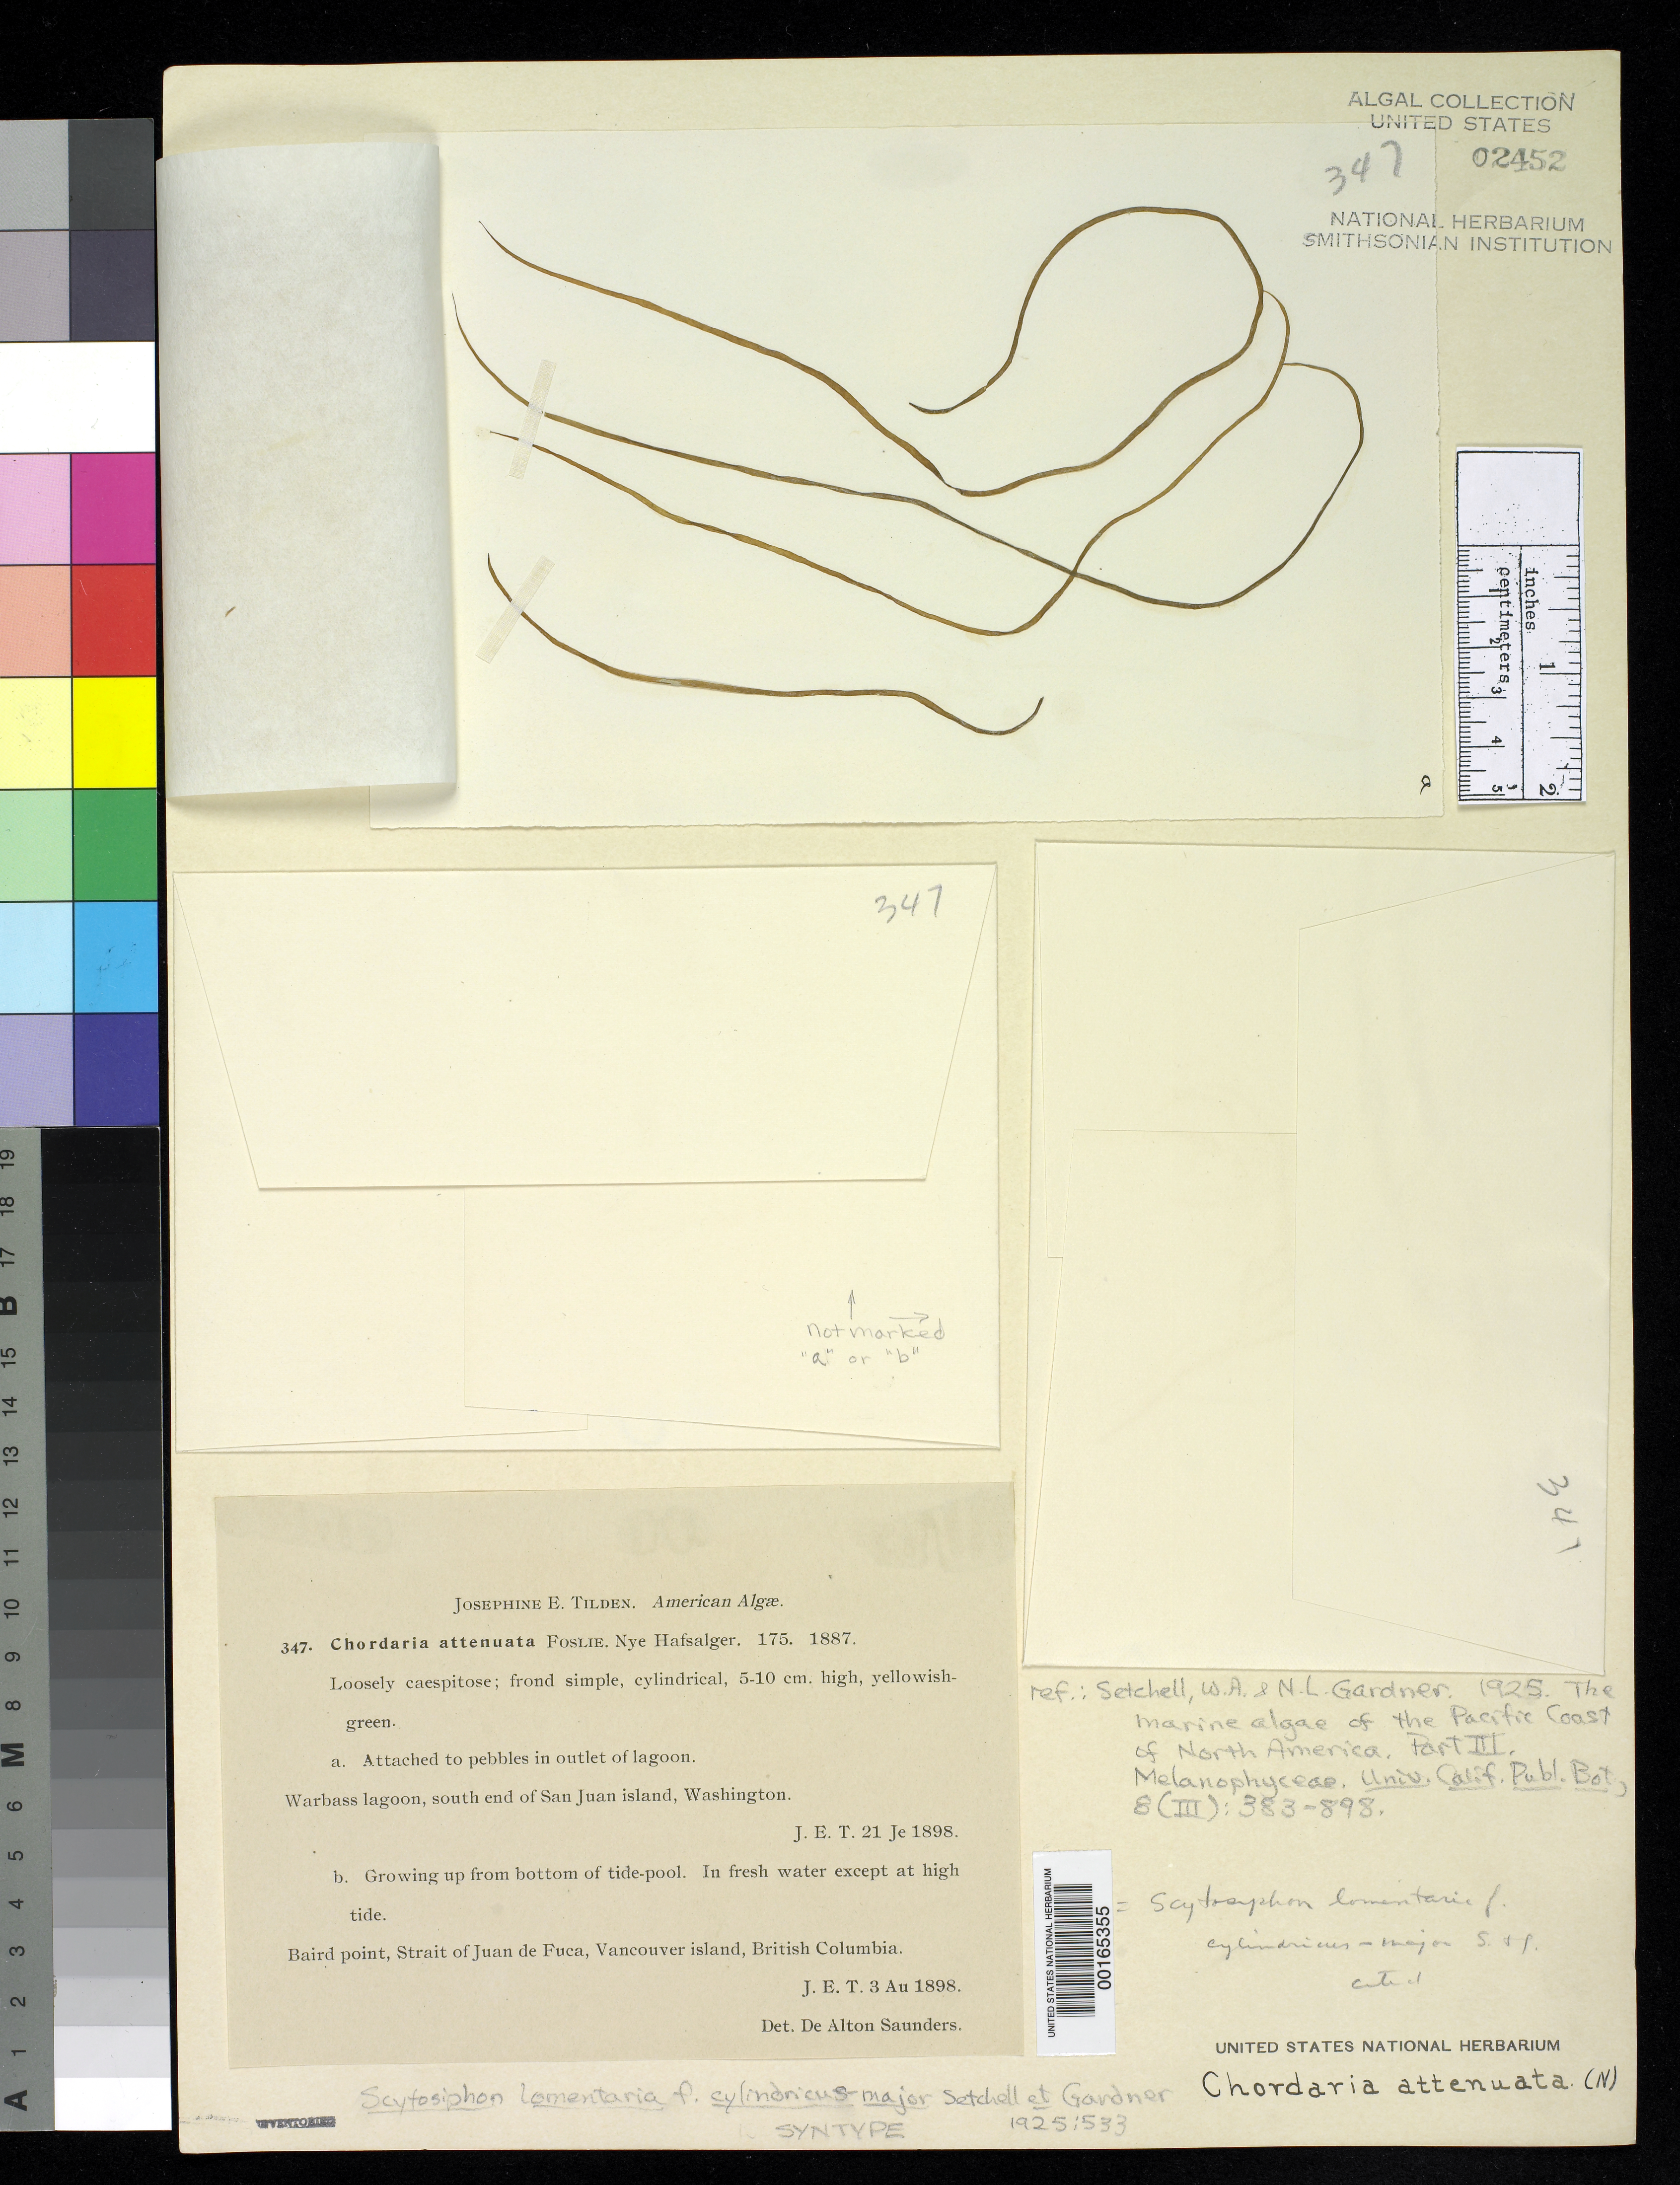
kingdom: Chromista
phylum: Ochrophyta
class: Phaeophyceae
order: Scytosiphonales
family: Scytosiphonaceae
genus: Scytosiphon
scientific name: Scytosiphon lomentaria f. cylindricus-major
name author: Setch. & N.L. Gardner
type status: Syntype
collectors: J. E. Tilden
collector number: JET 347A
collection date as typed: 21 Jun 1898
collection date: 1898-06-21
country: United States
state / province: Washington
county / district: San Juan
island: San Juan Island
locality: Wabass Lagoon.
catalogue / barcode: US 2452